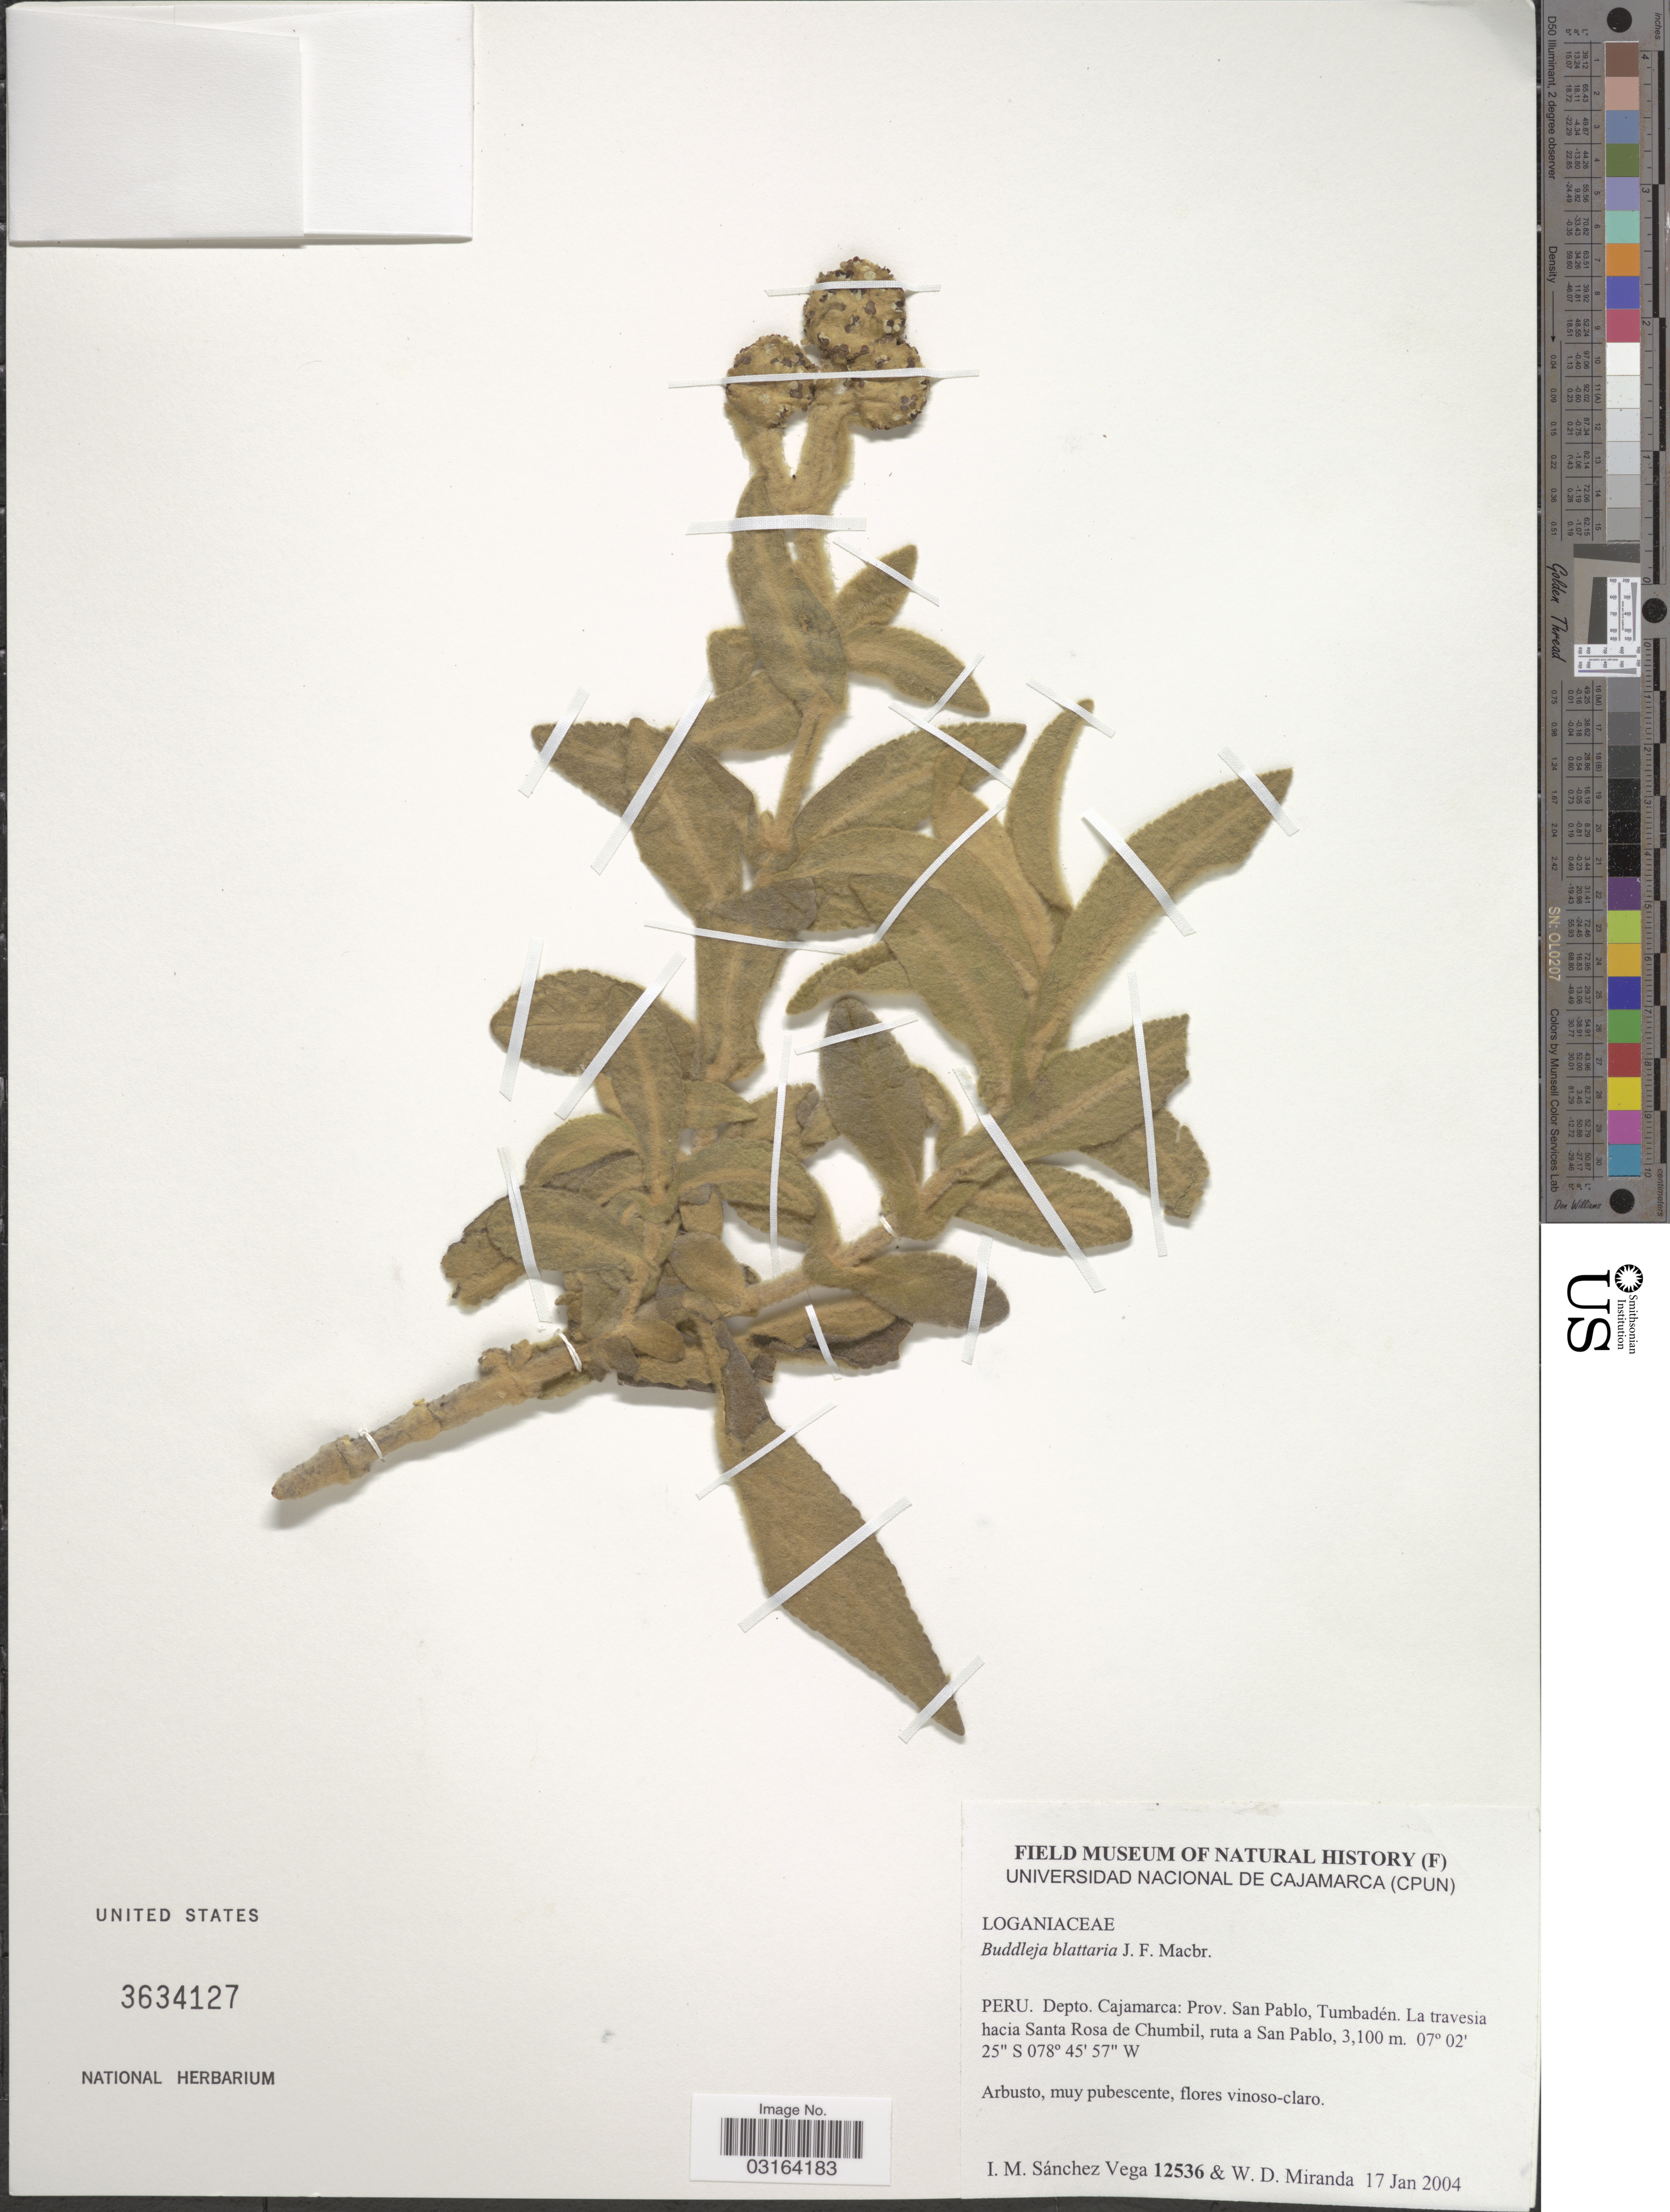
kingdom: Plantae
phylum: Tracheophyta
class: Magnoliopsida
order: Lamiales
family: Scrophulariaceae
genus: Buddleja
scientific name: Buddleja blattaria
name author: J.F. Macbr.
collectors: I. M. Sánchez Vega & W. Miranda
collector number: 12536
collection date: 2004-01-17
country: Peru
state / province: Cajamarca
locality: Depto. Cajamarca: Prov. San Pablo, Tumbadén. La travesia hacia Santa Rosa de Chumbil, ruta a San Pablo.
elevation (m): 3100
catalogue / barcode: US 3634127